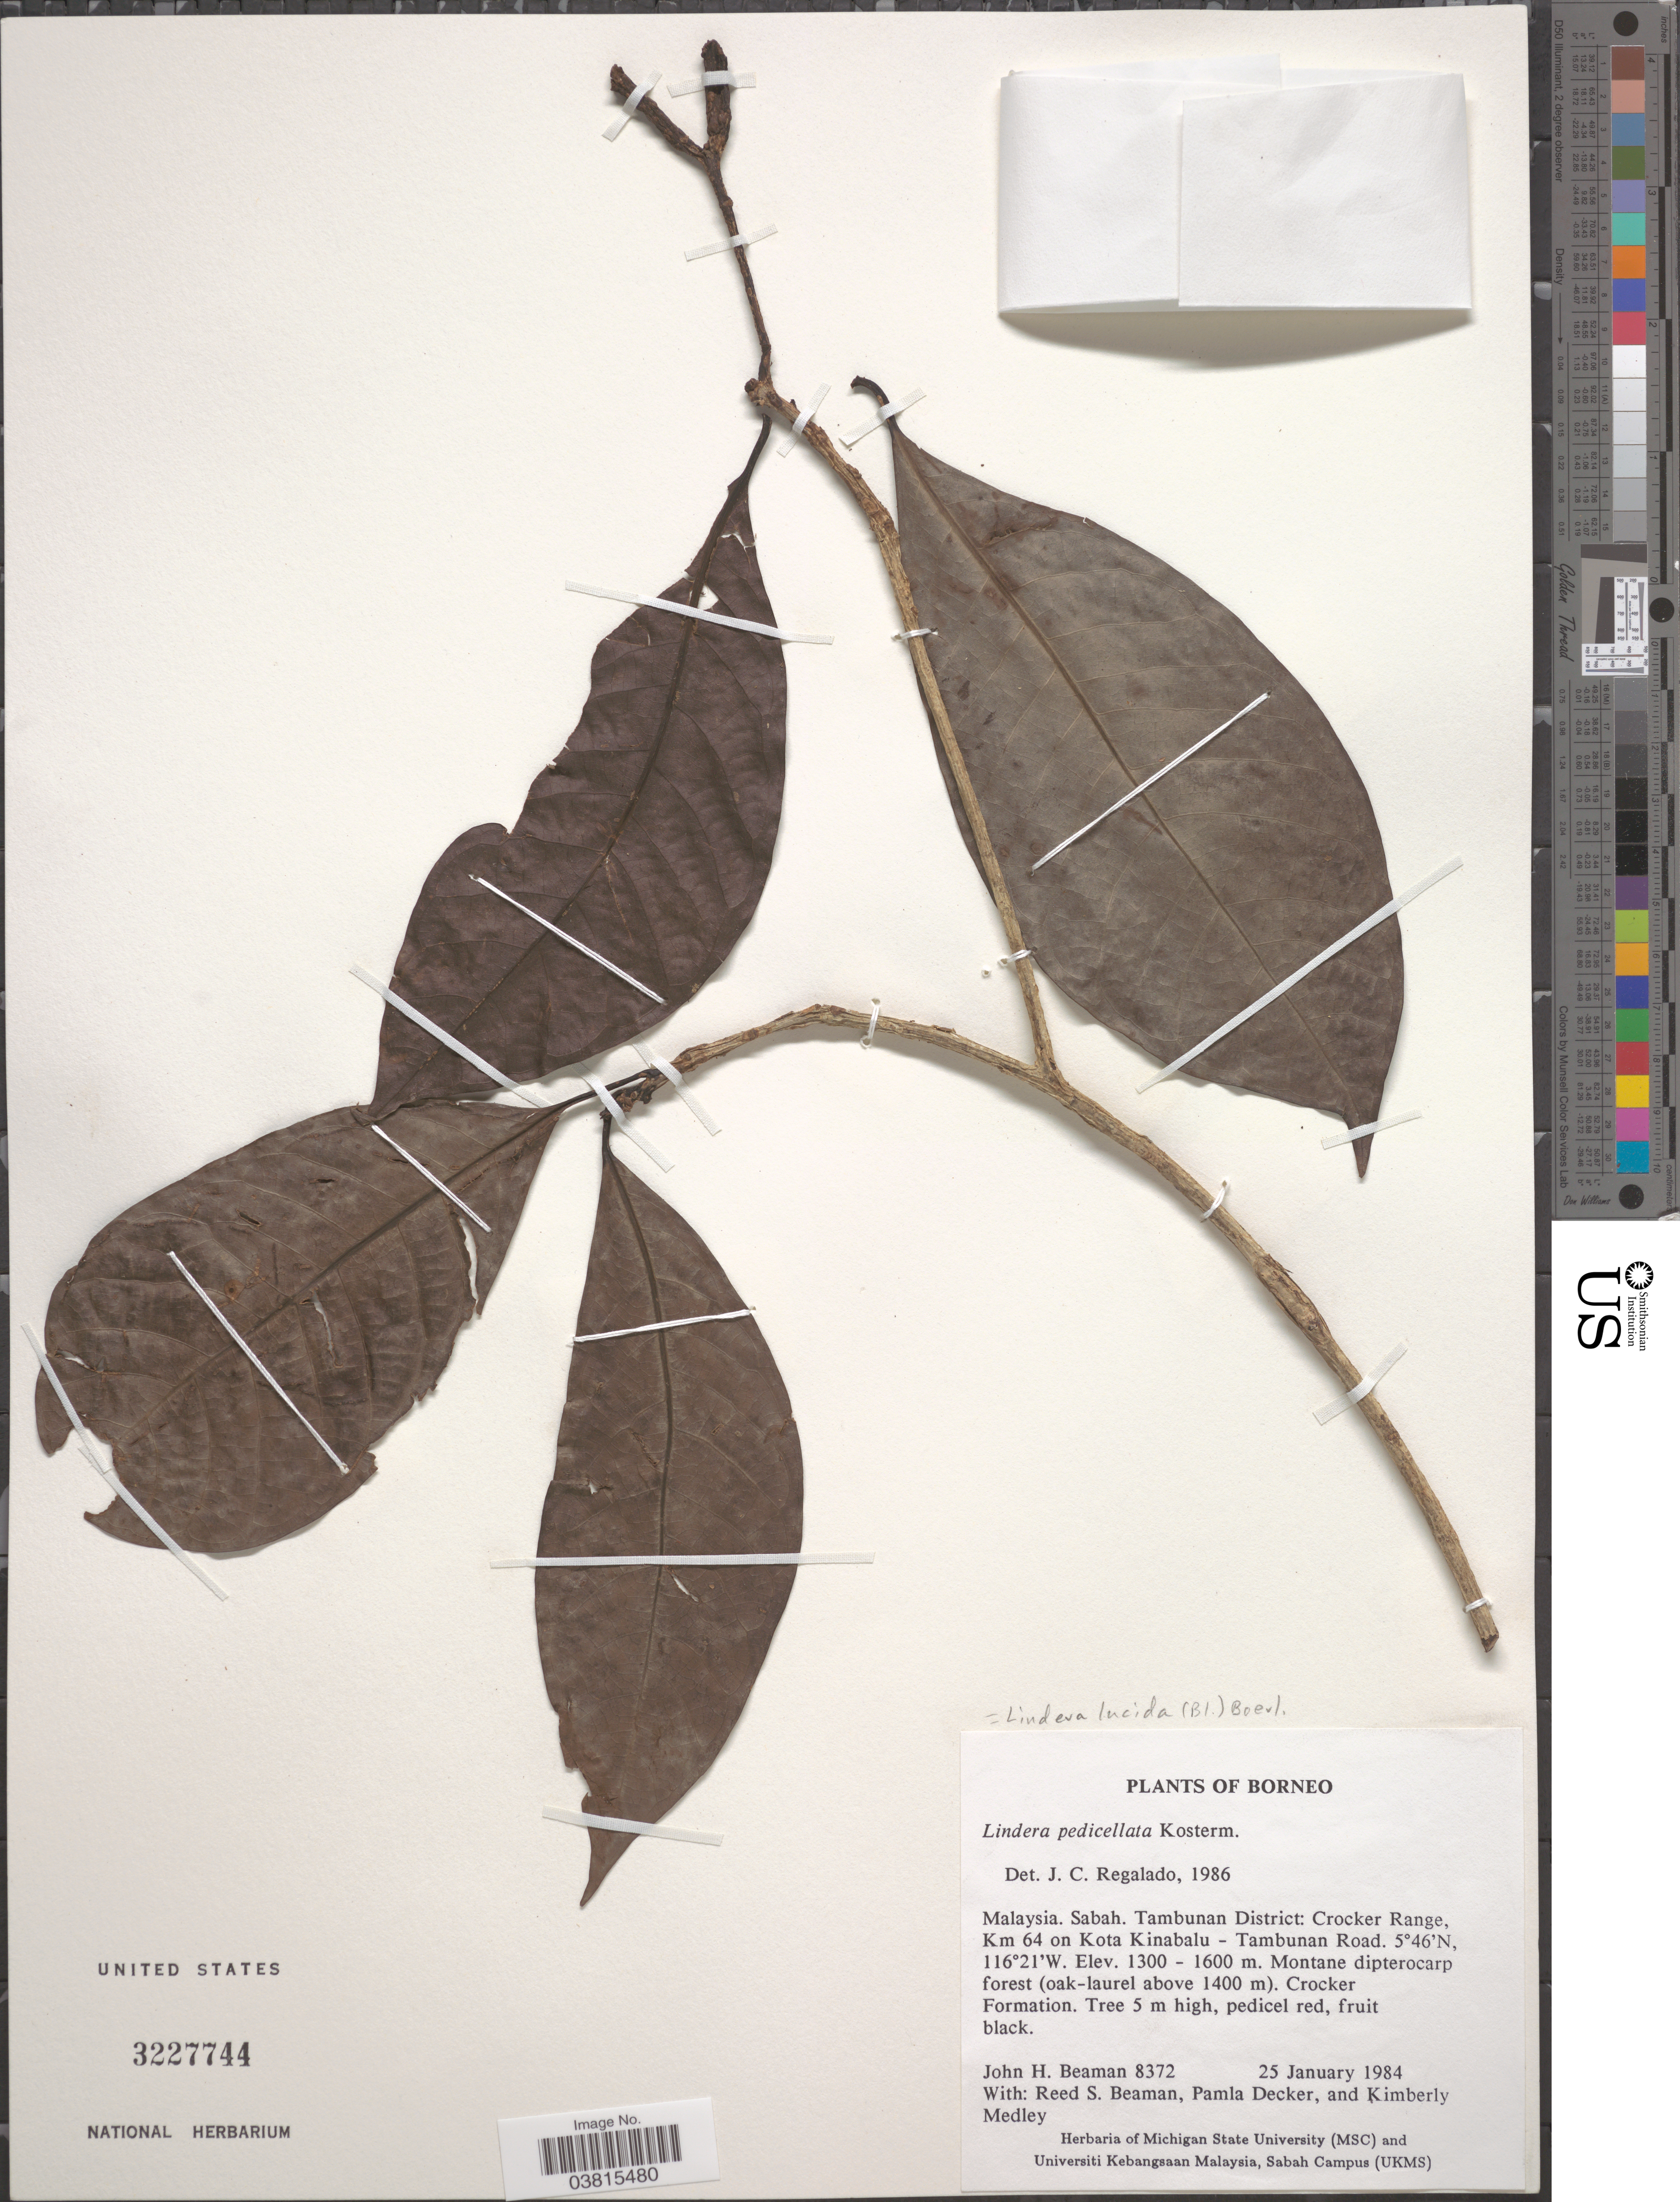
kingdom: Plantae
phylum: Tracheophyta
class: Magnoliopsida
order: Laurales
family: Lauraceae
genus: Lindera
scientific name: Lindera lucida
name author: (Blume) Boerl.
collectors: J. H. Beaman, R. S. Beaman, P. Decker & K. Medley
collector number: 8372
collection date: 1984-01-25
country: Malaysia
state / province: Sabah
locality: Borneo. Tambunan District: Crocker Range, Km 64 on Kota Kinabalu - Tambunan Road.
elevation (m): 1300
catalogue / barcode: US 3227744